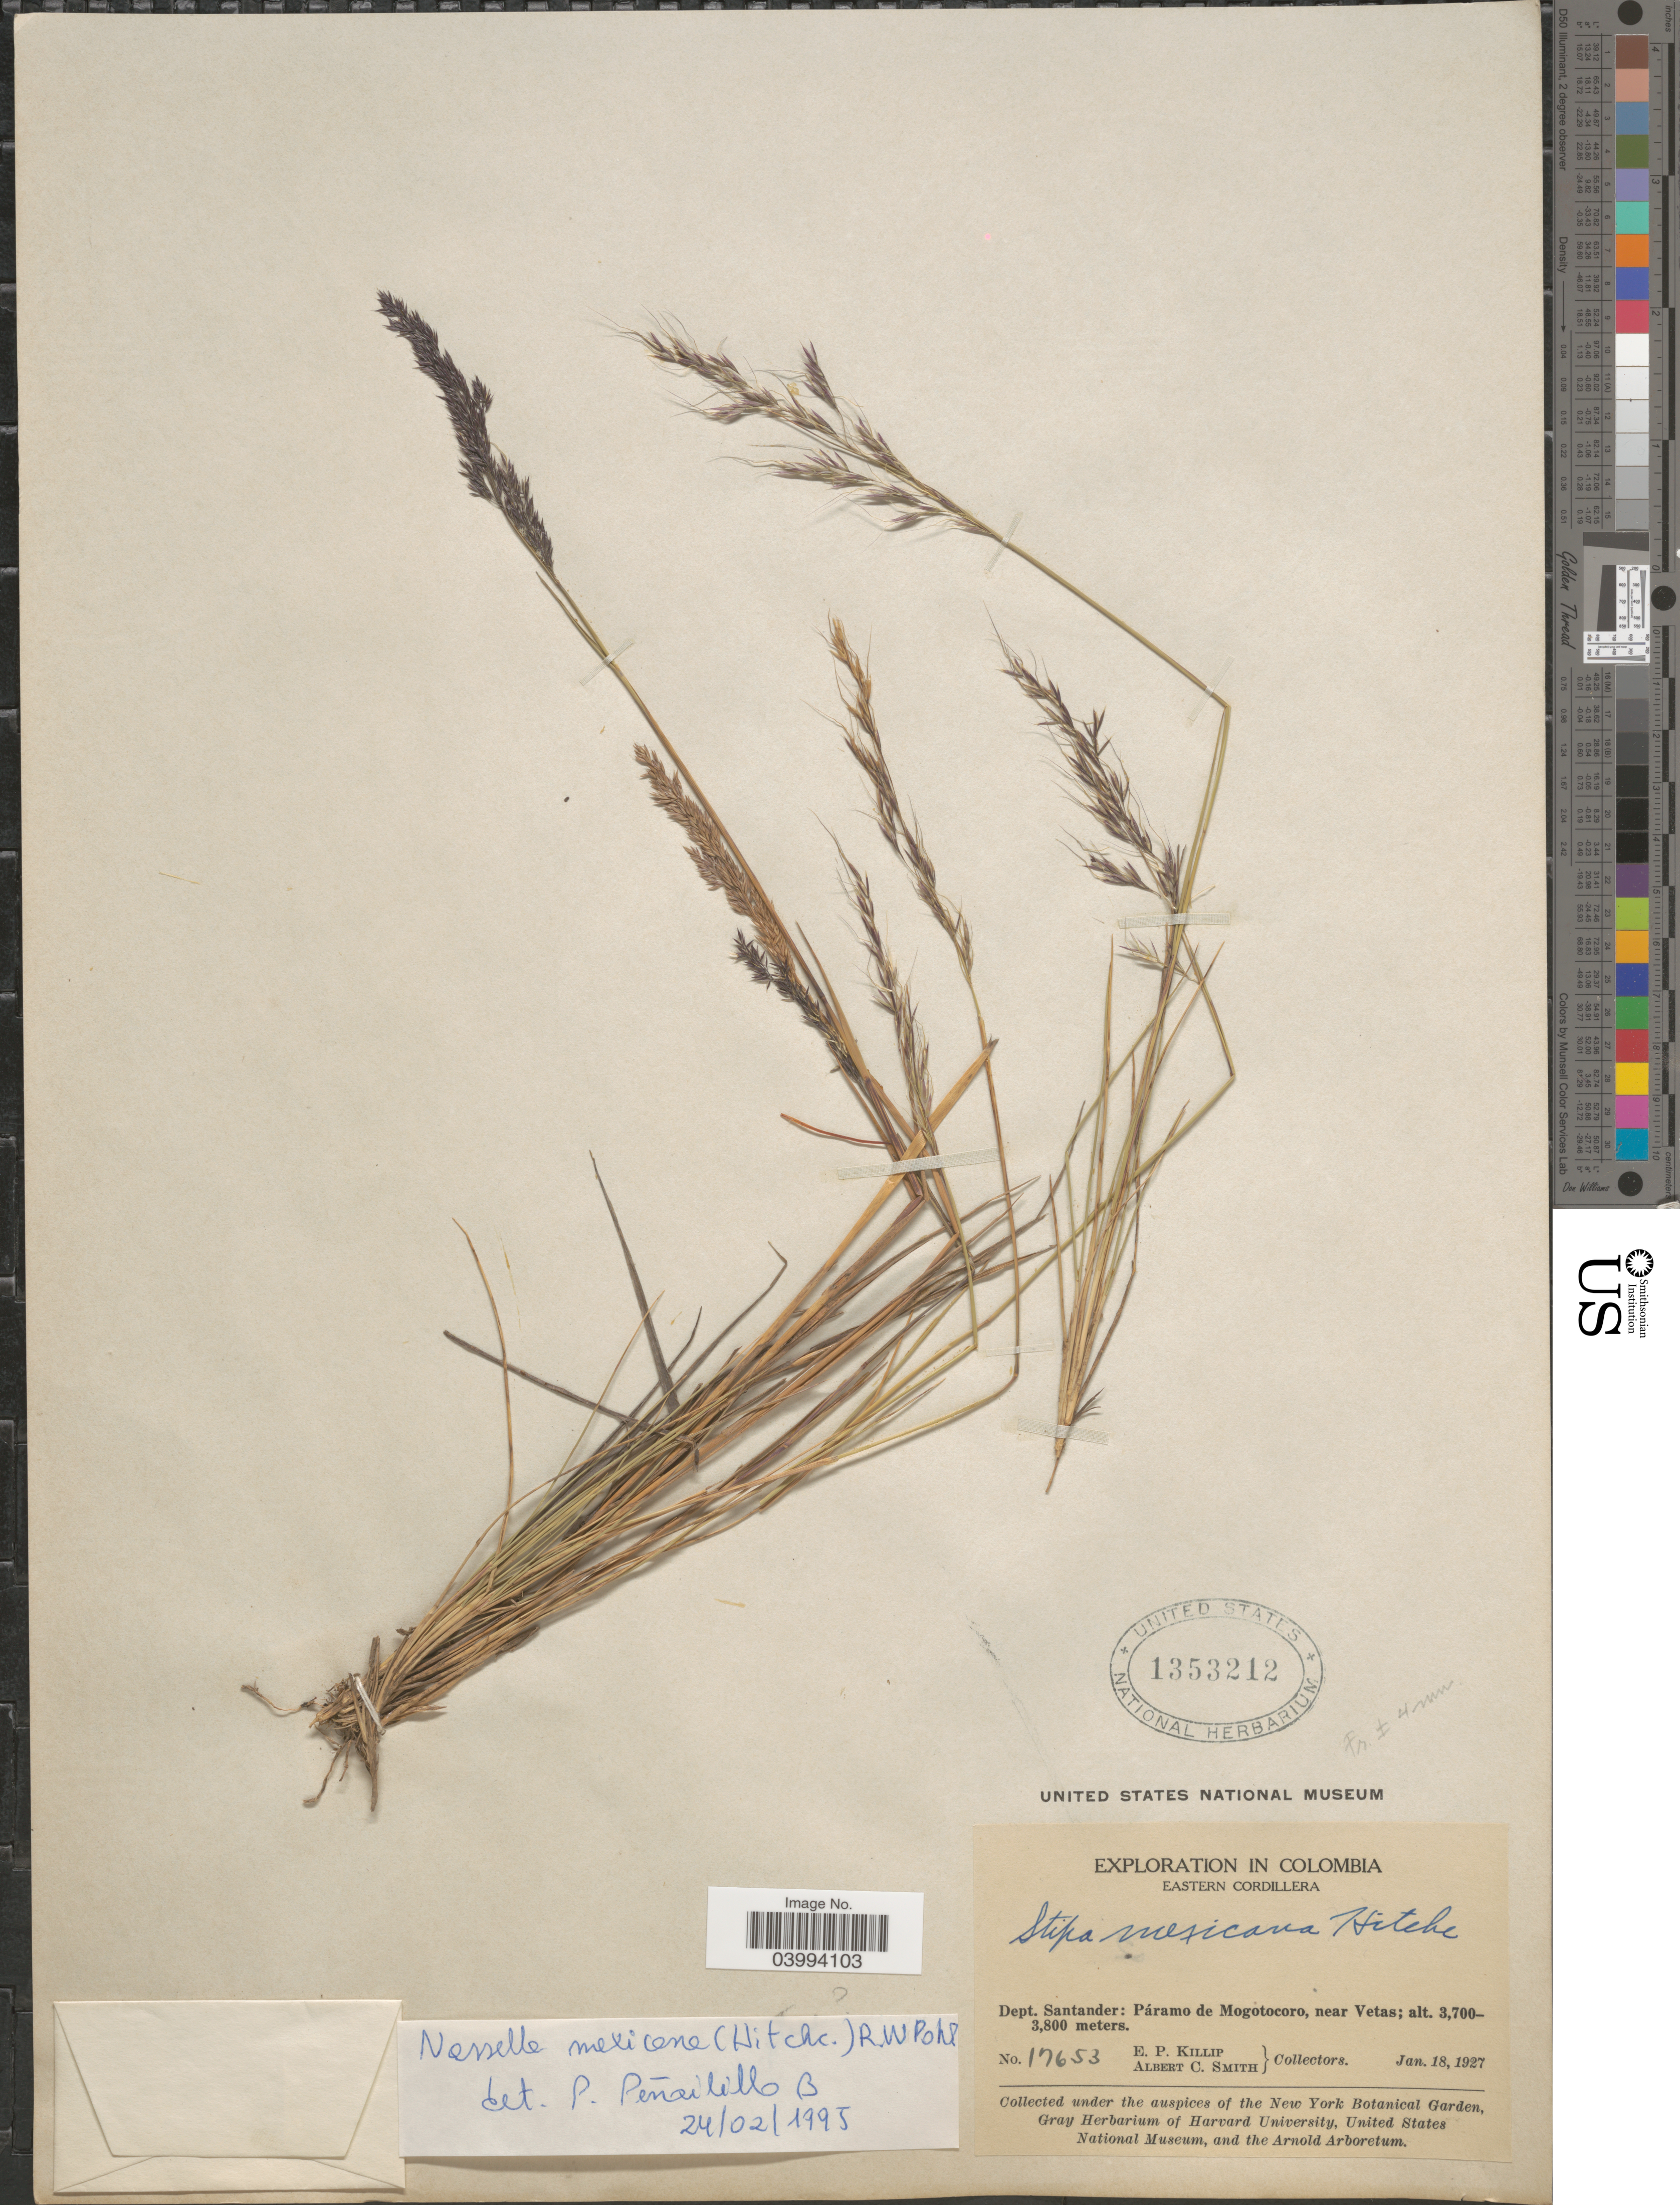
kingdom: Plantae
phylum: Tracheophyta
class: Liliopsida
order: Poales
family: Poaceae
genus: Nassella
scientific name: Nassella mexicana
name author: (Hitchc.) R.W. Pohl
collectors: E. P. Killip & A. C. Smith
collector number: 17653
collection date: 1927-01-18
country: Colombia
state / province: Santander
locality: Eastern Cordillera: Dept. Santander: Páramo de Mogotocoro, near Vetas.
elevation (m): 3700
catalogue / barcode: US 1353212